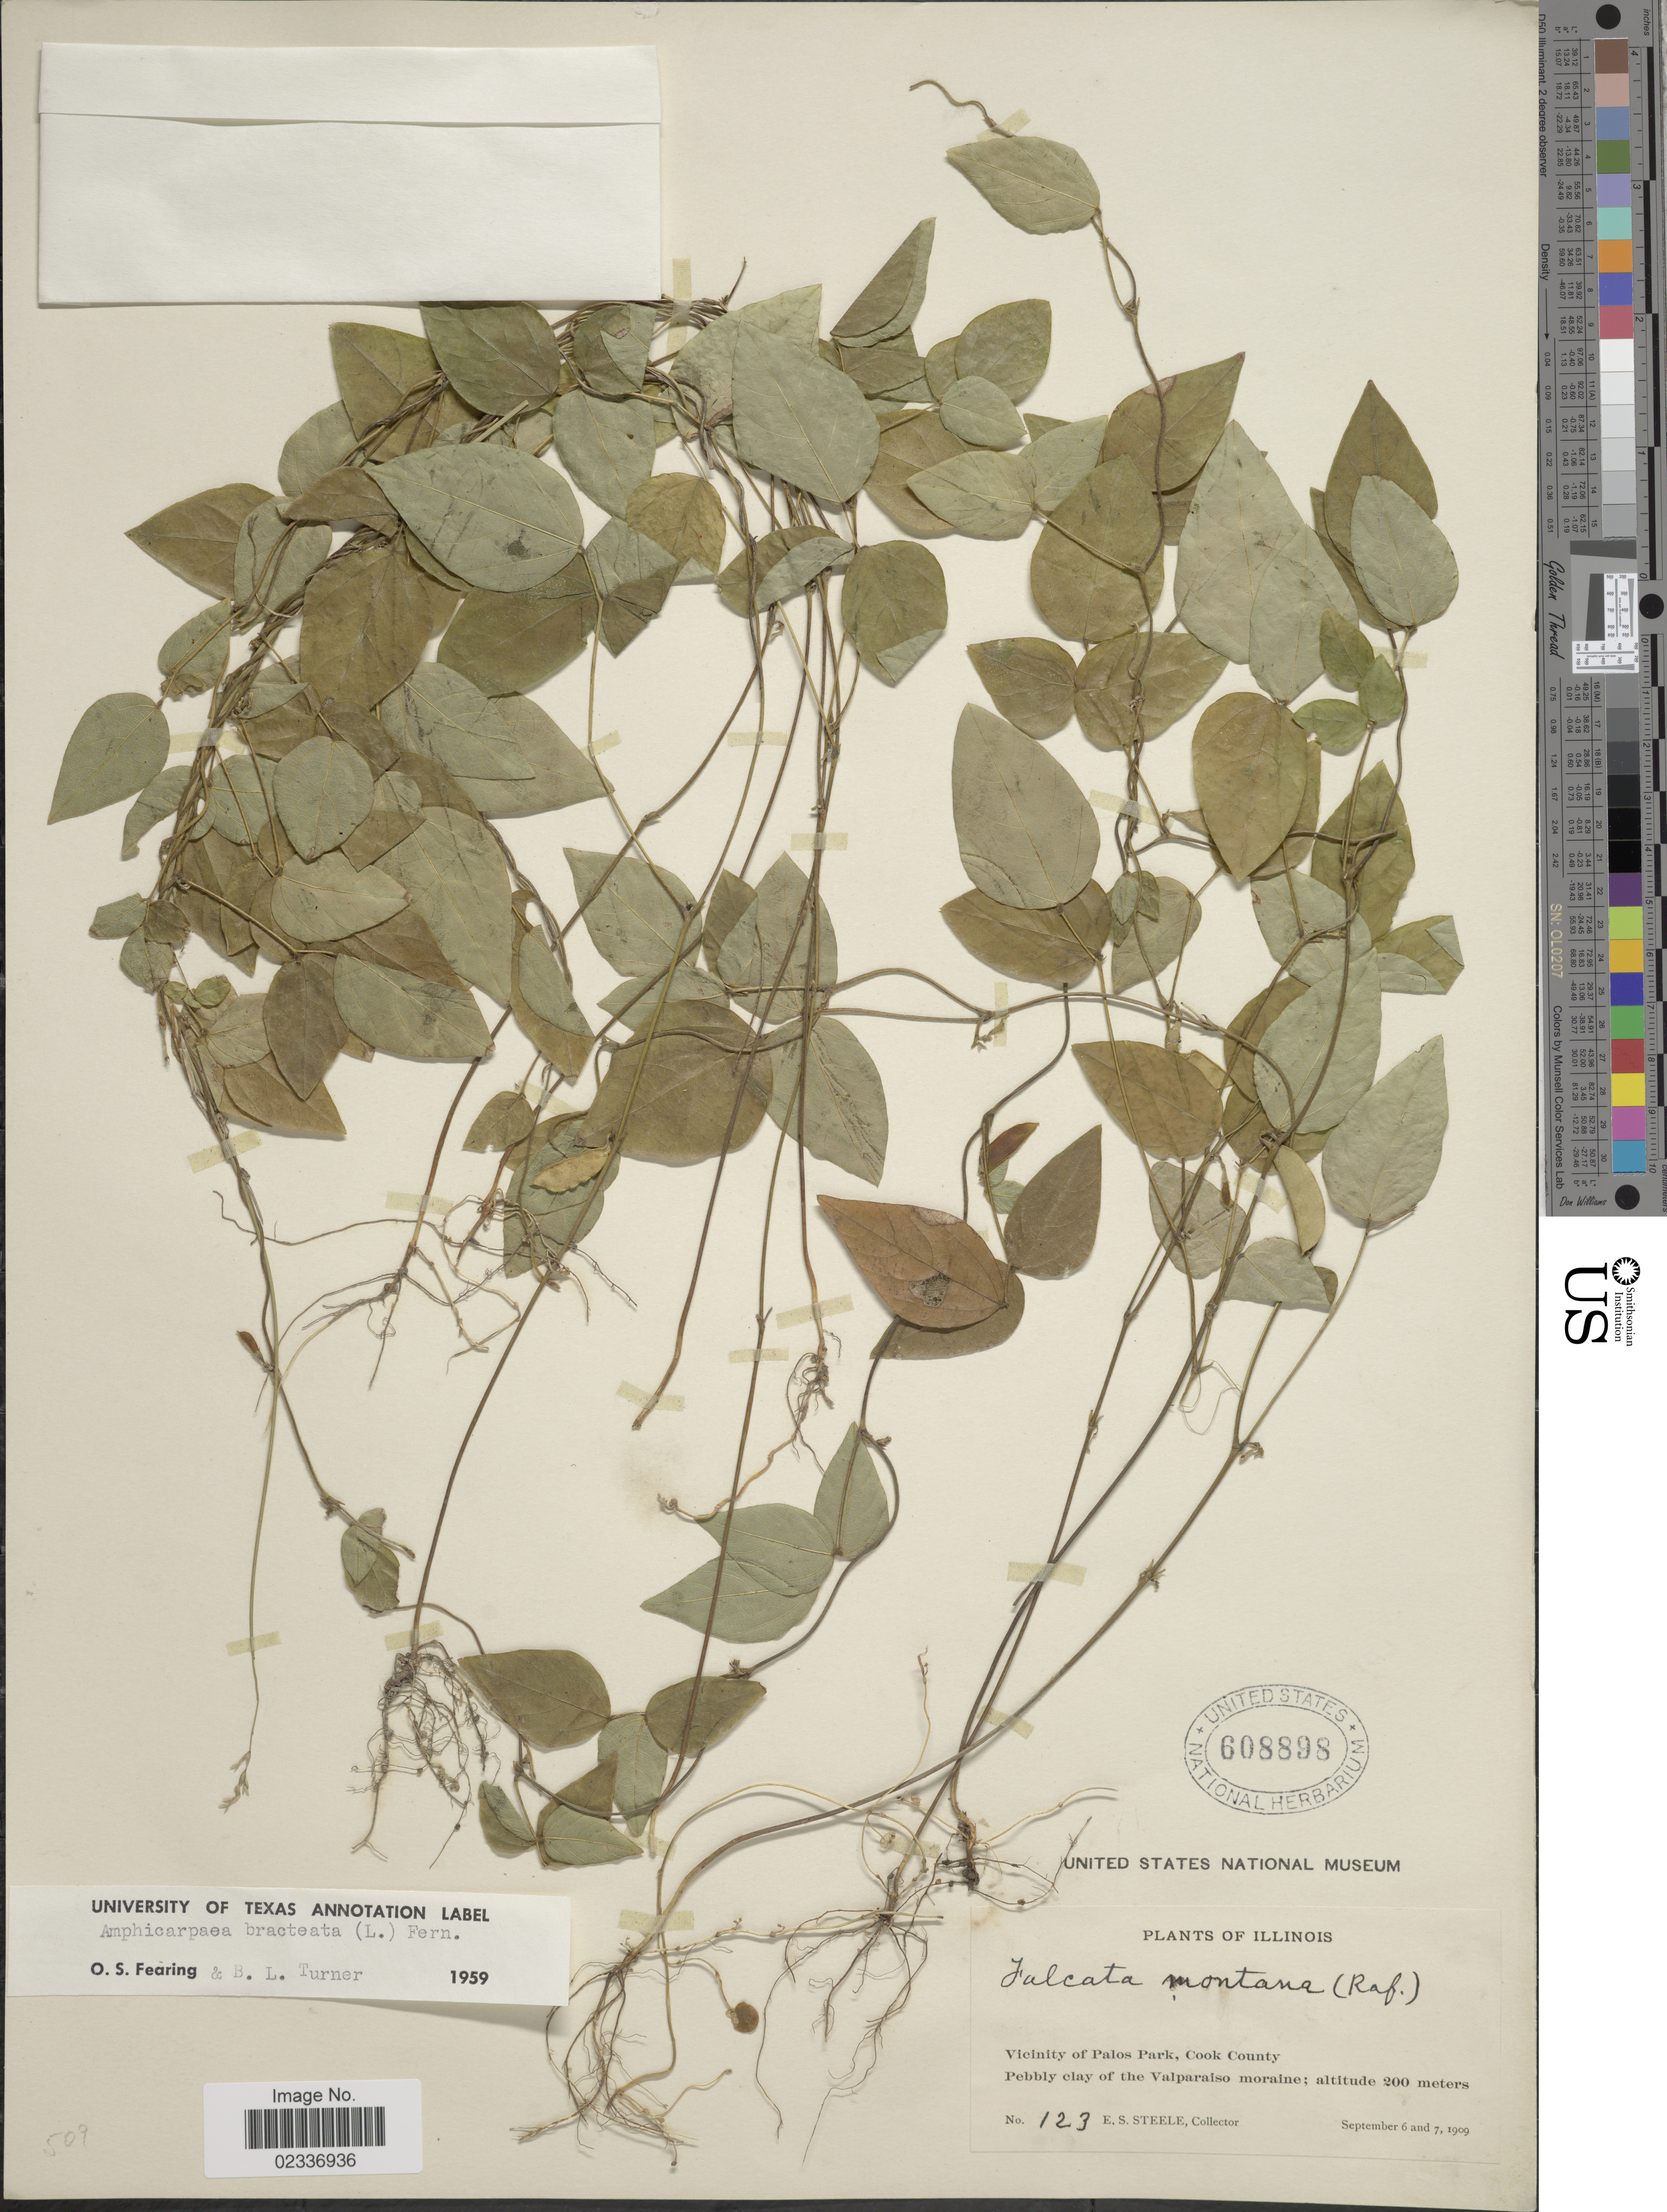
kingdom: Plantae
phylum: Tracheophyta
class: Magnoliopsida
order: Fabales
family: Fabaceae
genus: Amphicarpaea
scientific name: Amphicarpaea bracteata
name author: (L.) Fernald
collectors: E. Steele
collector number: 123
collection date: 1909-09-06/1909-09-07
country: United States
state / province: Illinois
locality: Vicinity of Palos Park, Cook County. Pebbly clay of the Valparaiso moraine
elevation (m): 200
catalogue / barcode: US 608898